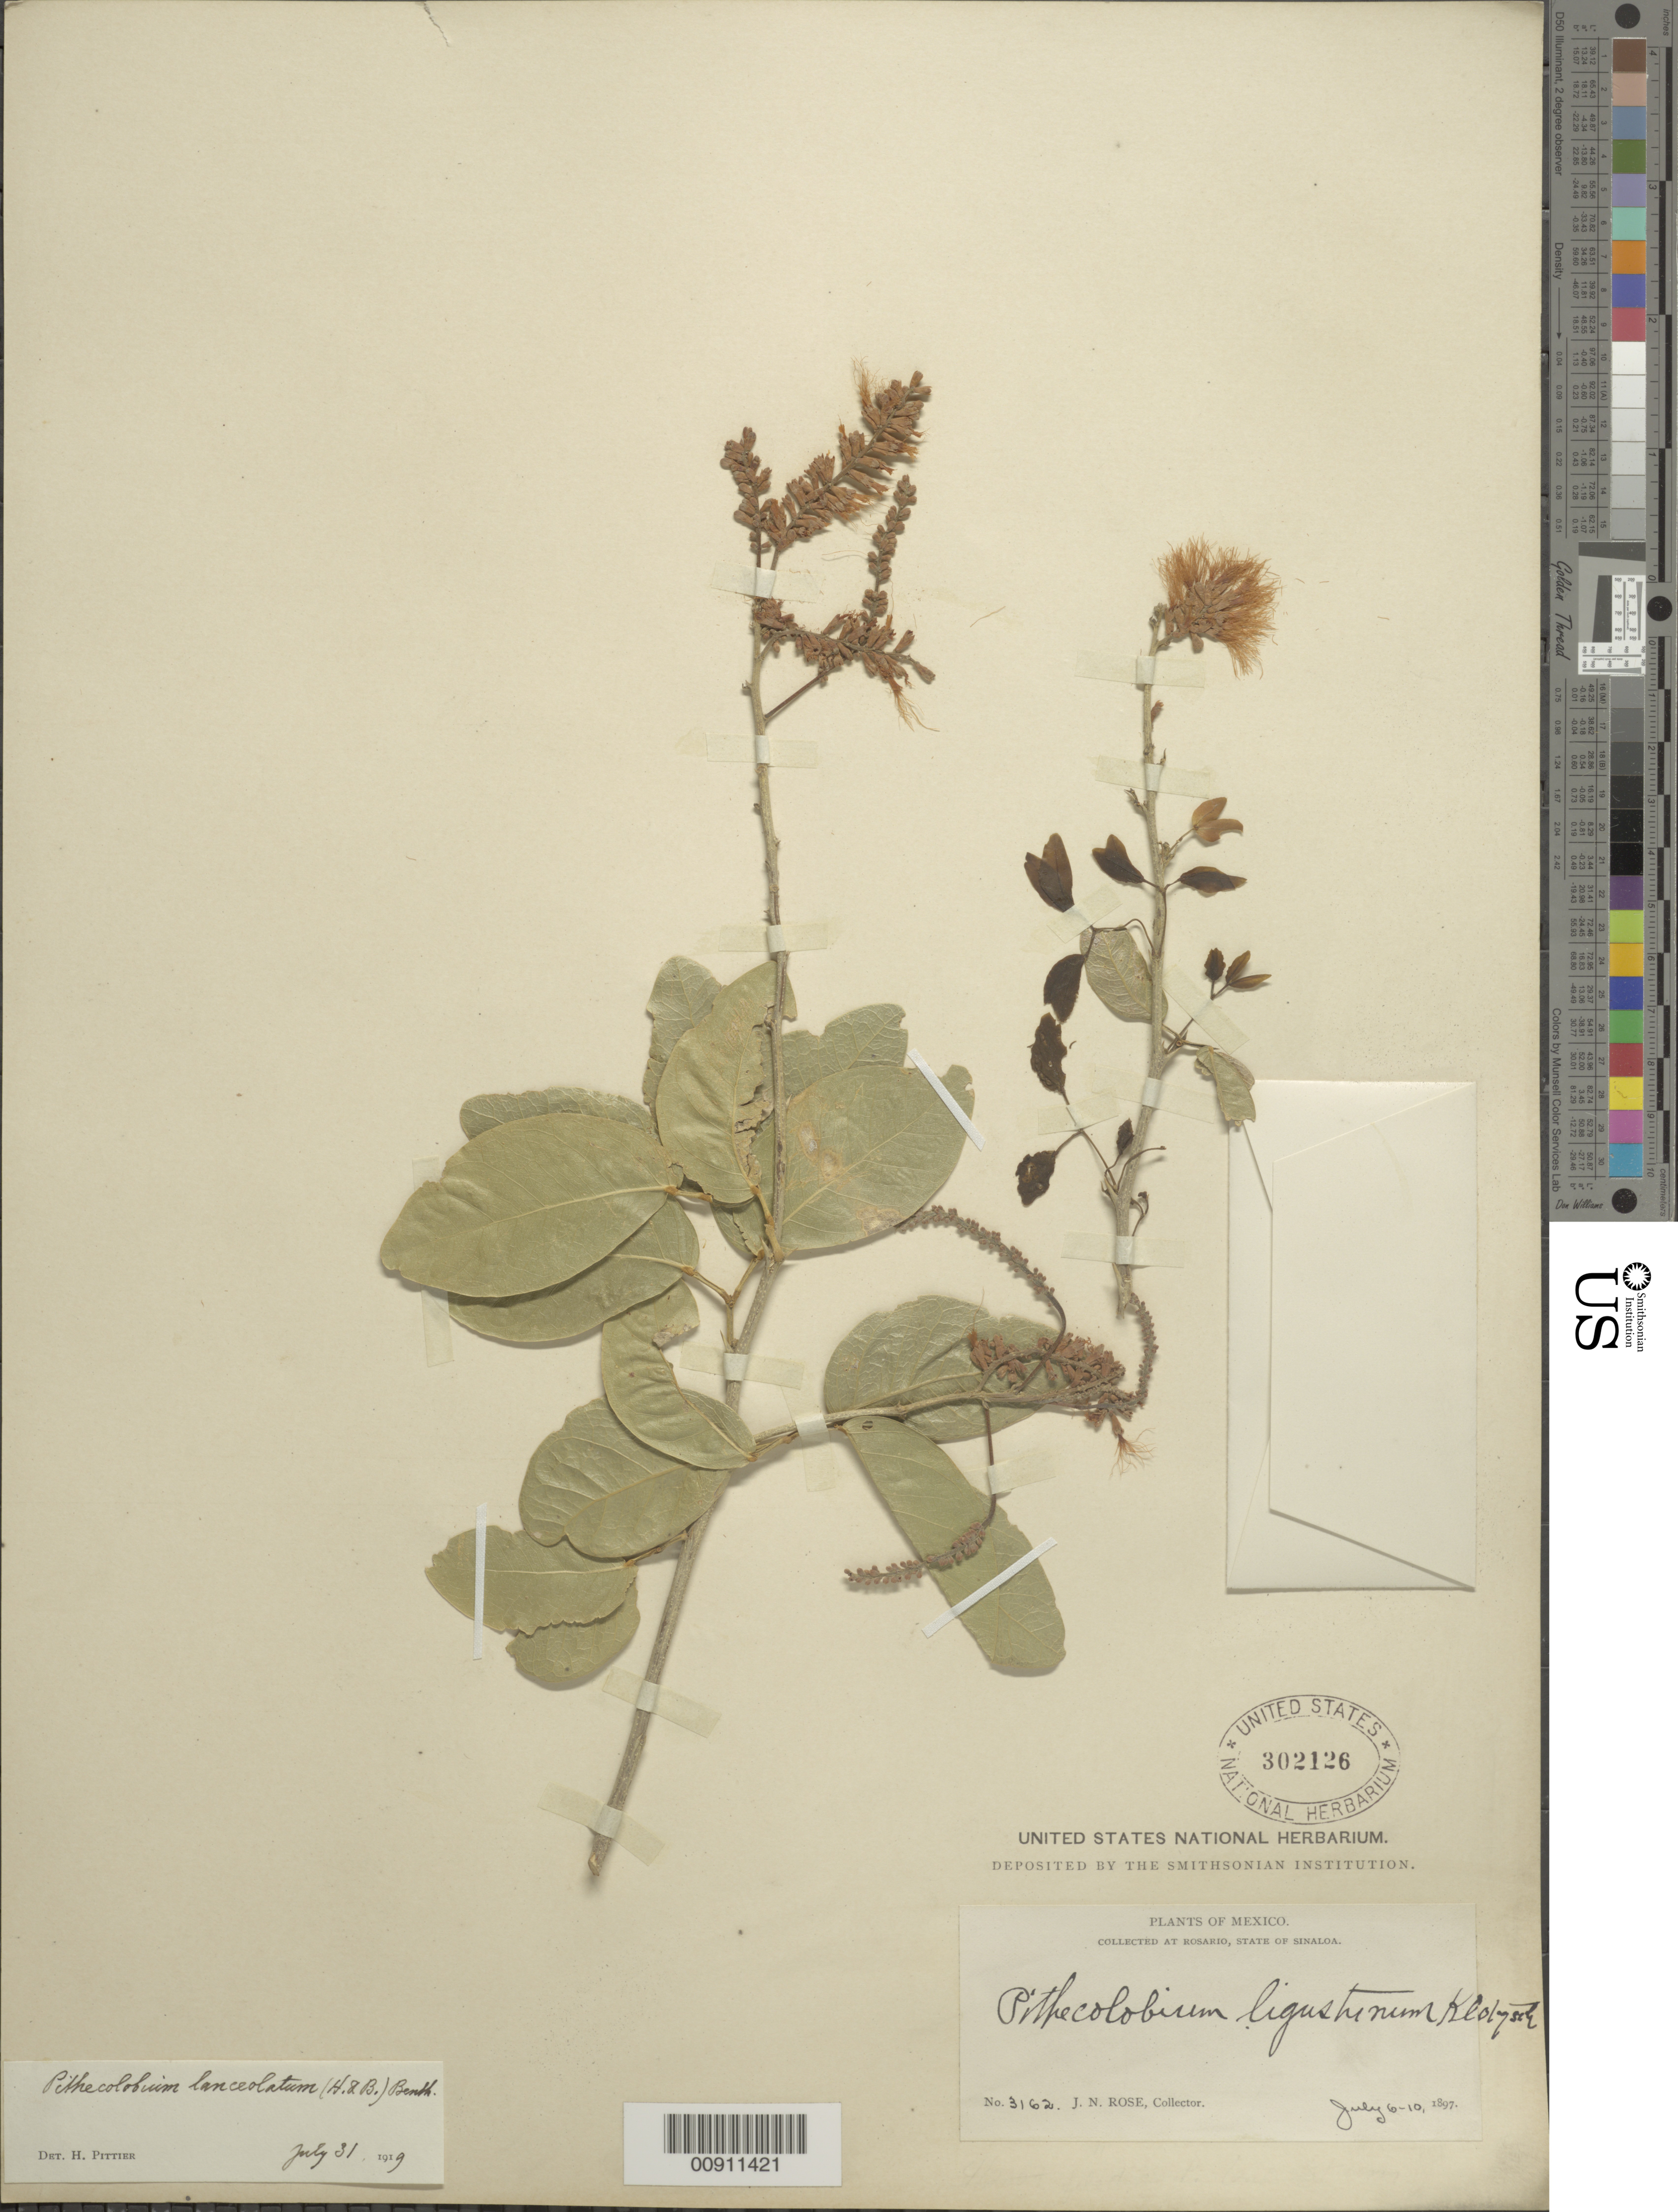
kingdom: Plantae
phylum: Tracheophyta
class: Magnoliopsida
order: Fabales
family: Fabaceae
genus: Pithecellobium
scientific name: Pithecellobium lanceolatum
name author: (Humb. & Bonpl. ex Willd.) Benth.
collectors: J. N. Rose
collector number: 3162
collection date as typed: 06 Jul 1897 to 10 Jul 1897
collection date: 1897-07-06/1897-07-10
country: Mexico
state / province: Sinaloa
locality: Rosario, State of Sinaloa.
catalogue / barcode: US 302126